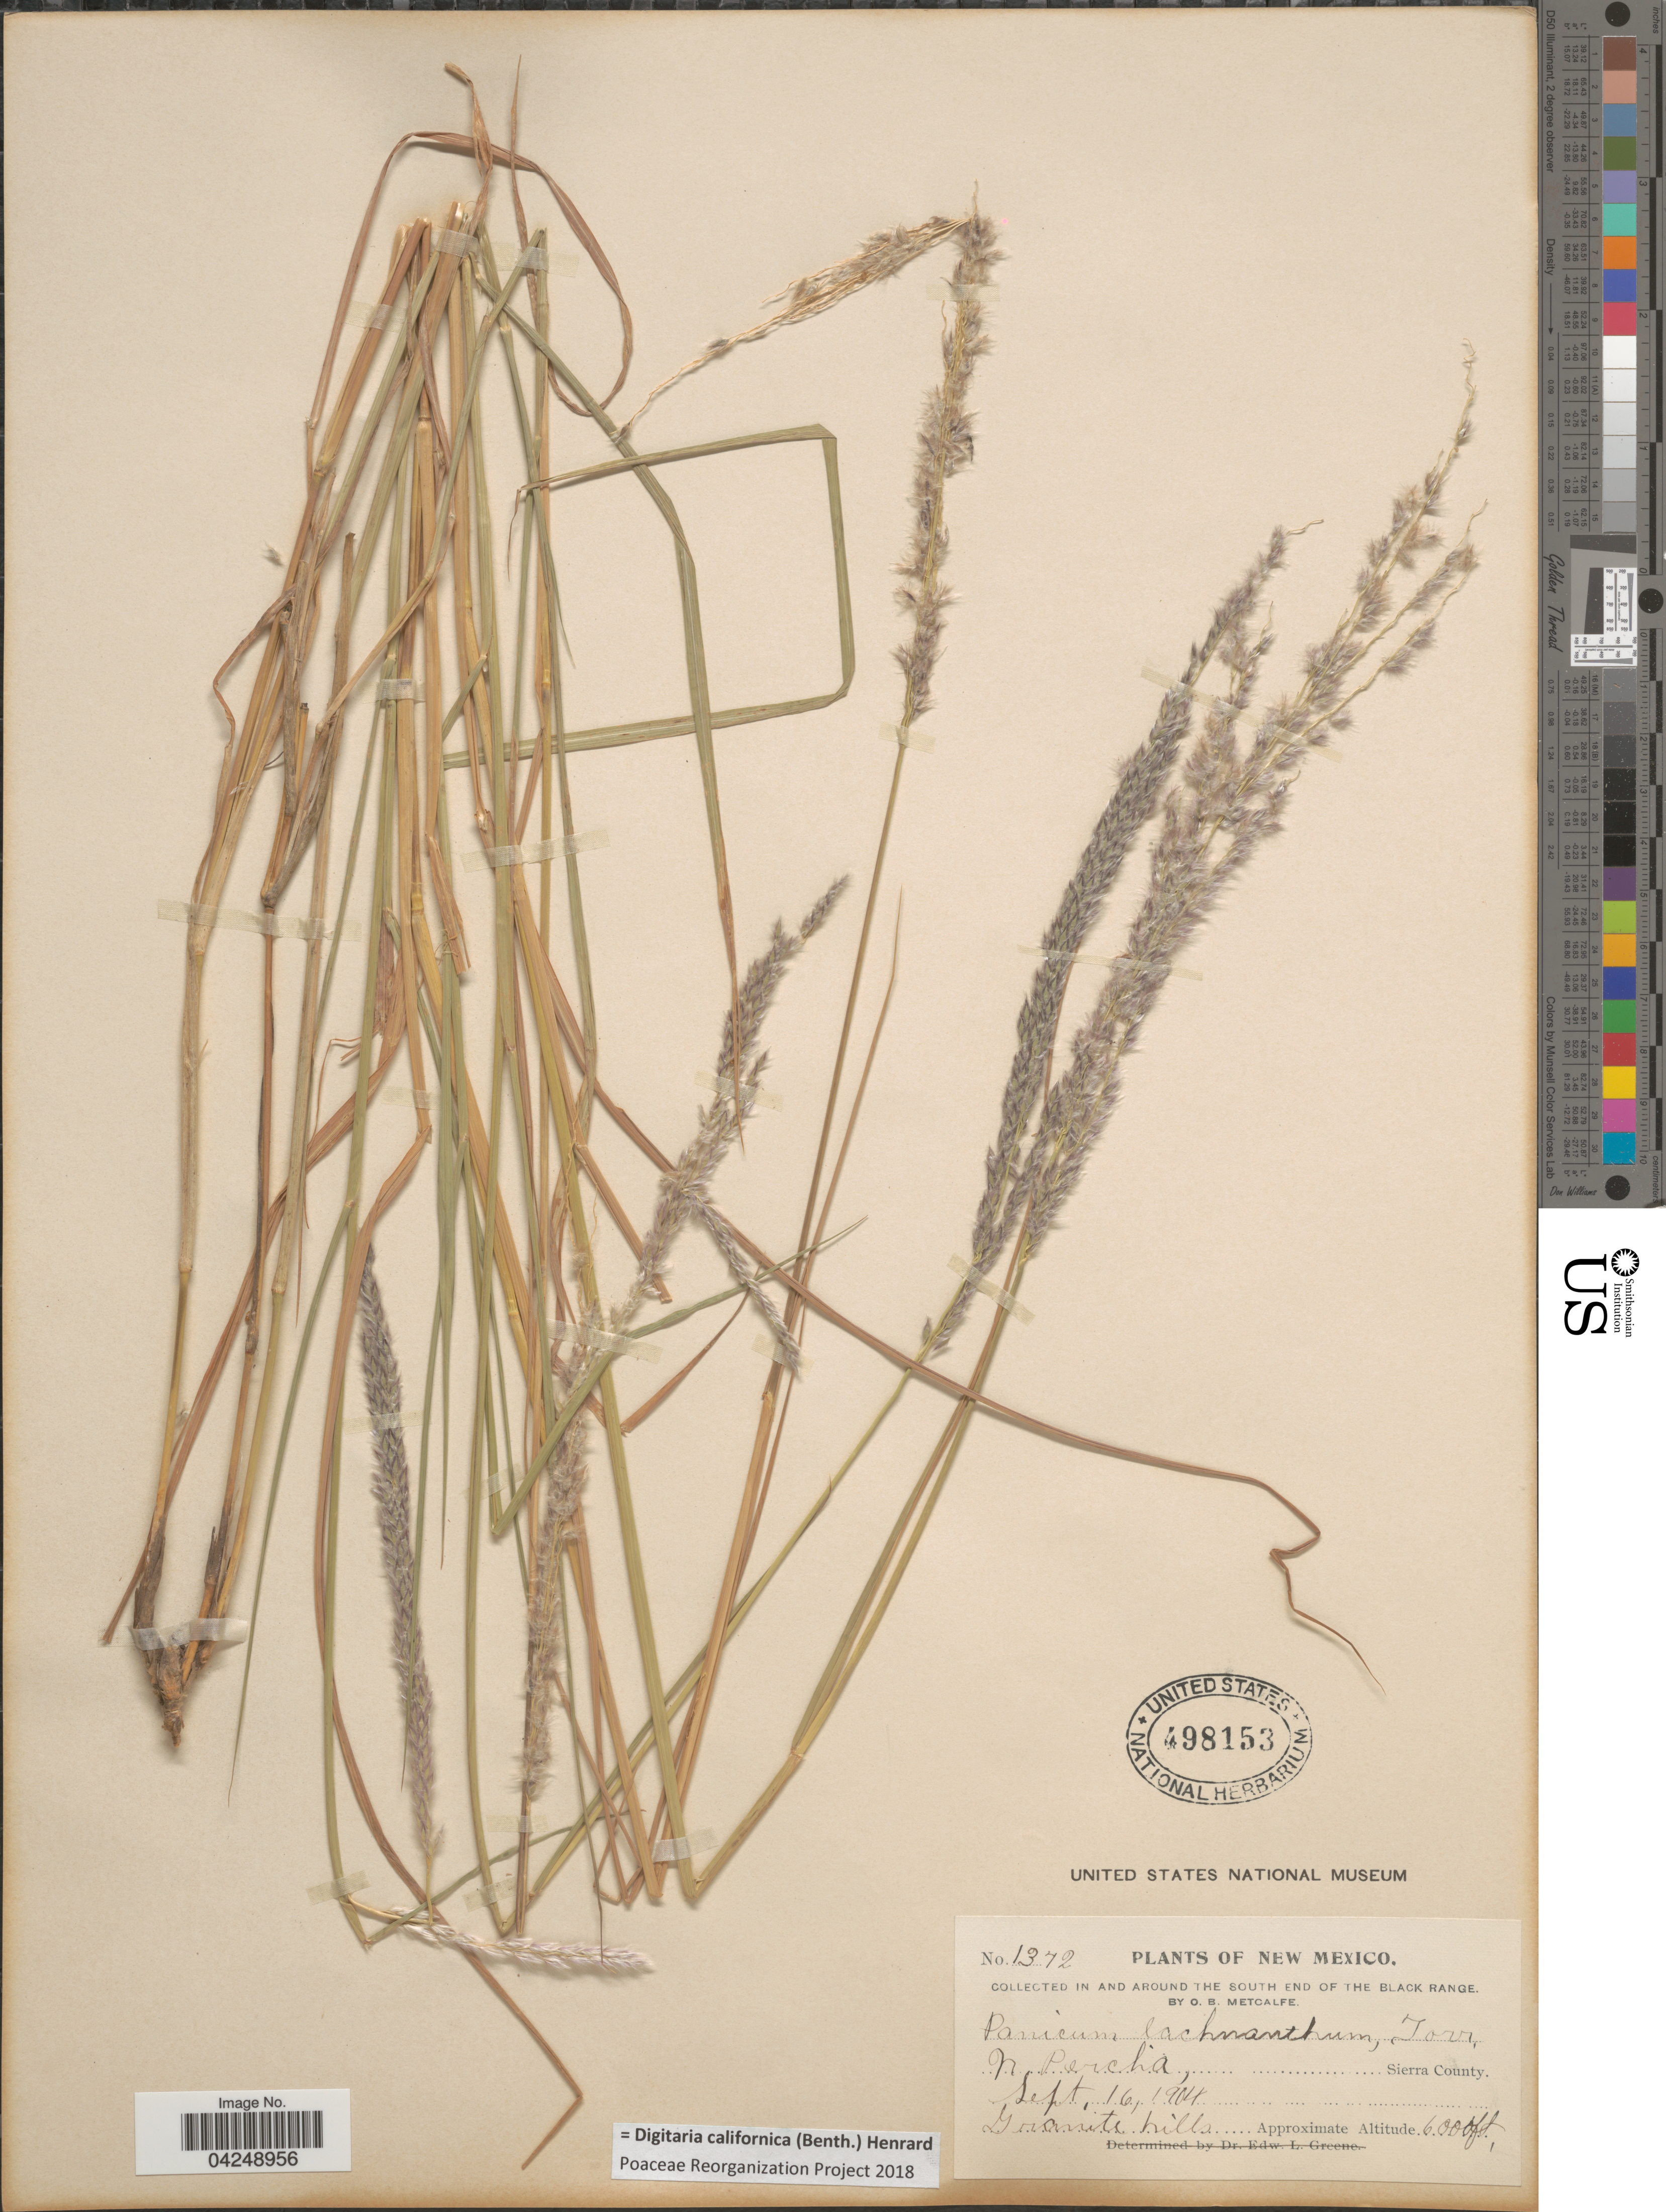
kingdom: Plantae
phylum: Tracheophyta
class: Liliopsida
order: Poales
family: Poaceae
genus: Digitaria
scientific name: Digitaria californica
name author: (Benth.) Henr.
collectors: O. B. Metcalfe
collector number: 1372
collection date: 1904-09-16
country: United States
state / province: New Mexico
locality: In and around the South end of The Black Range. N. Percha, Sierra County. Granite hills.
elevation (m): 1829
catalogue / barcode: US 498153